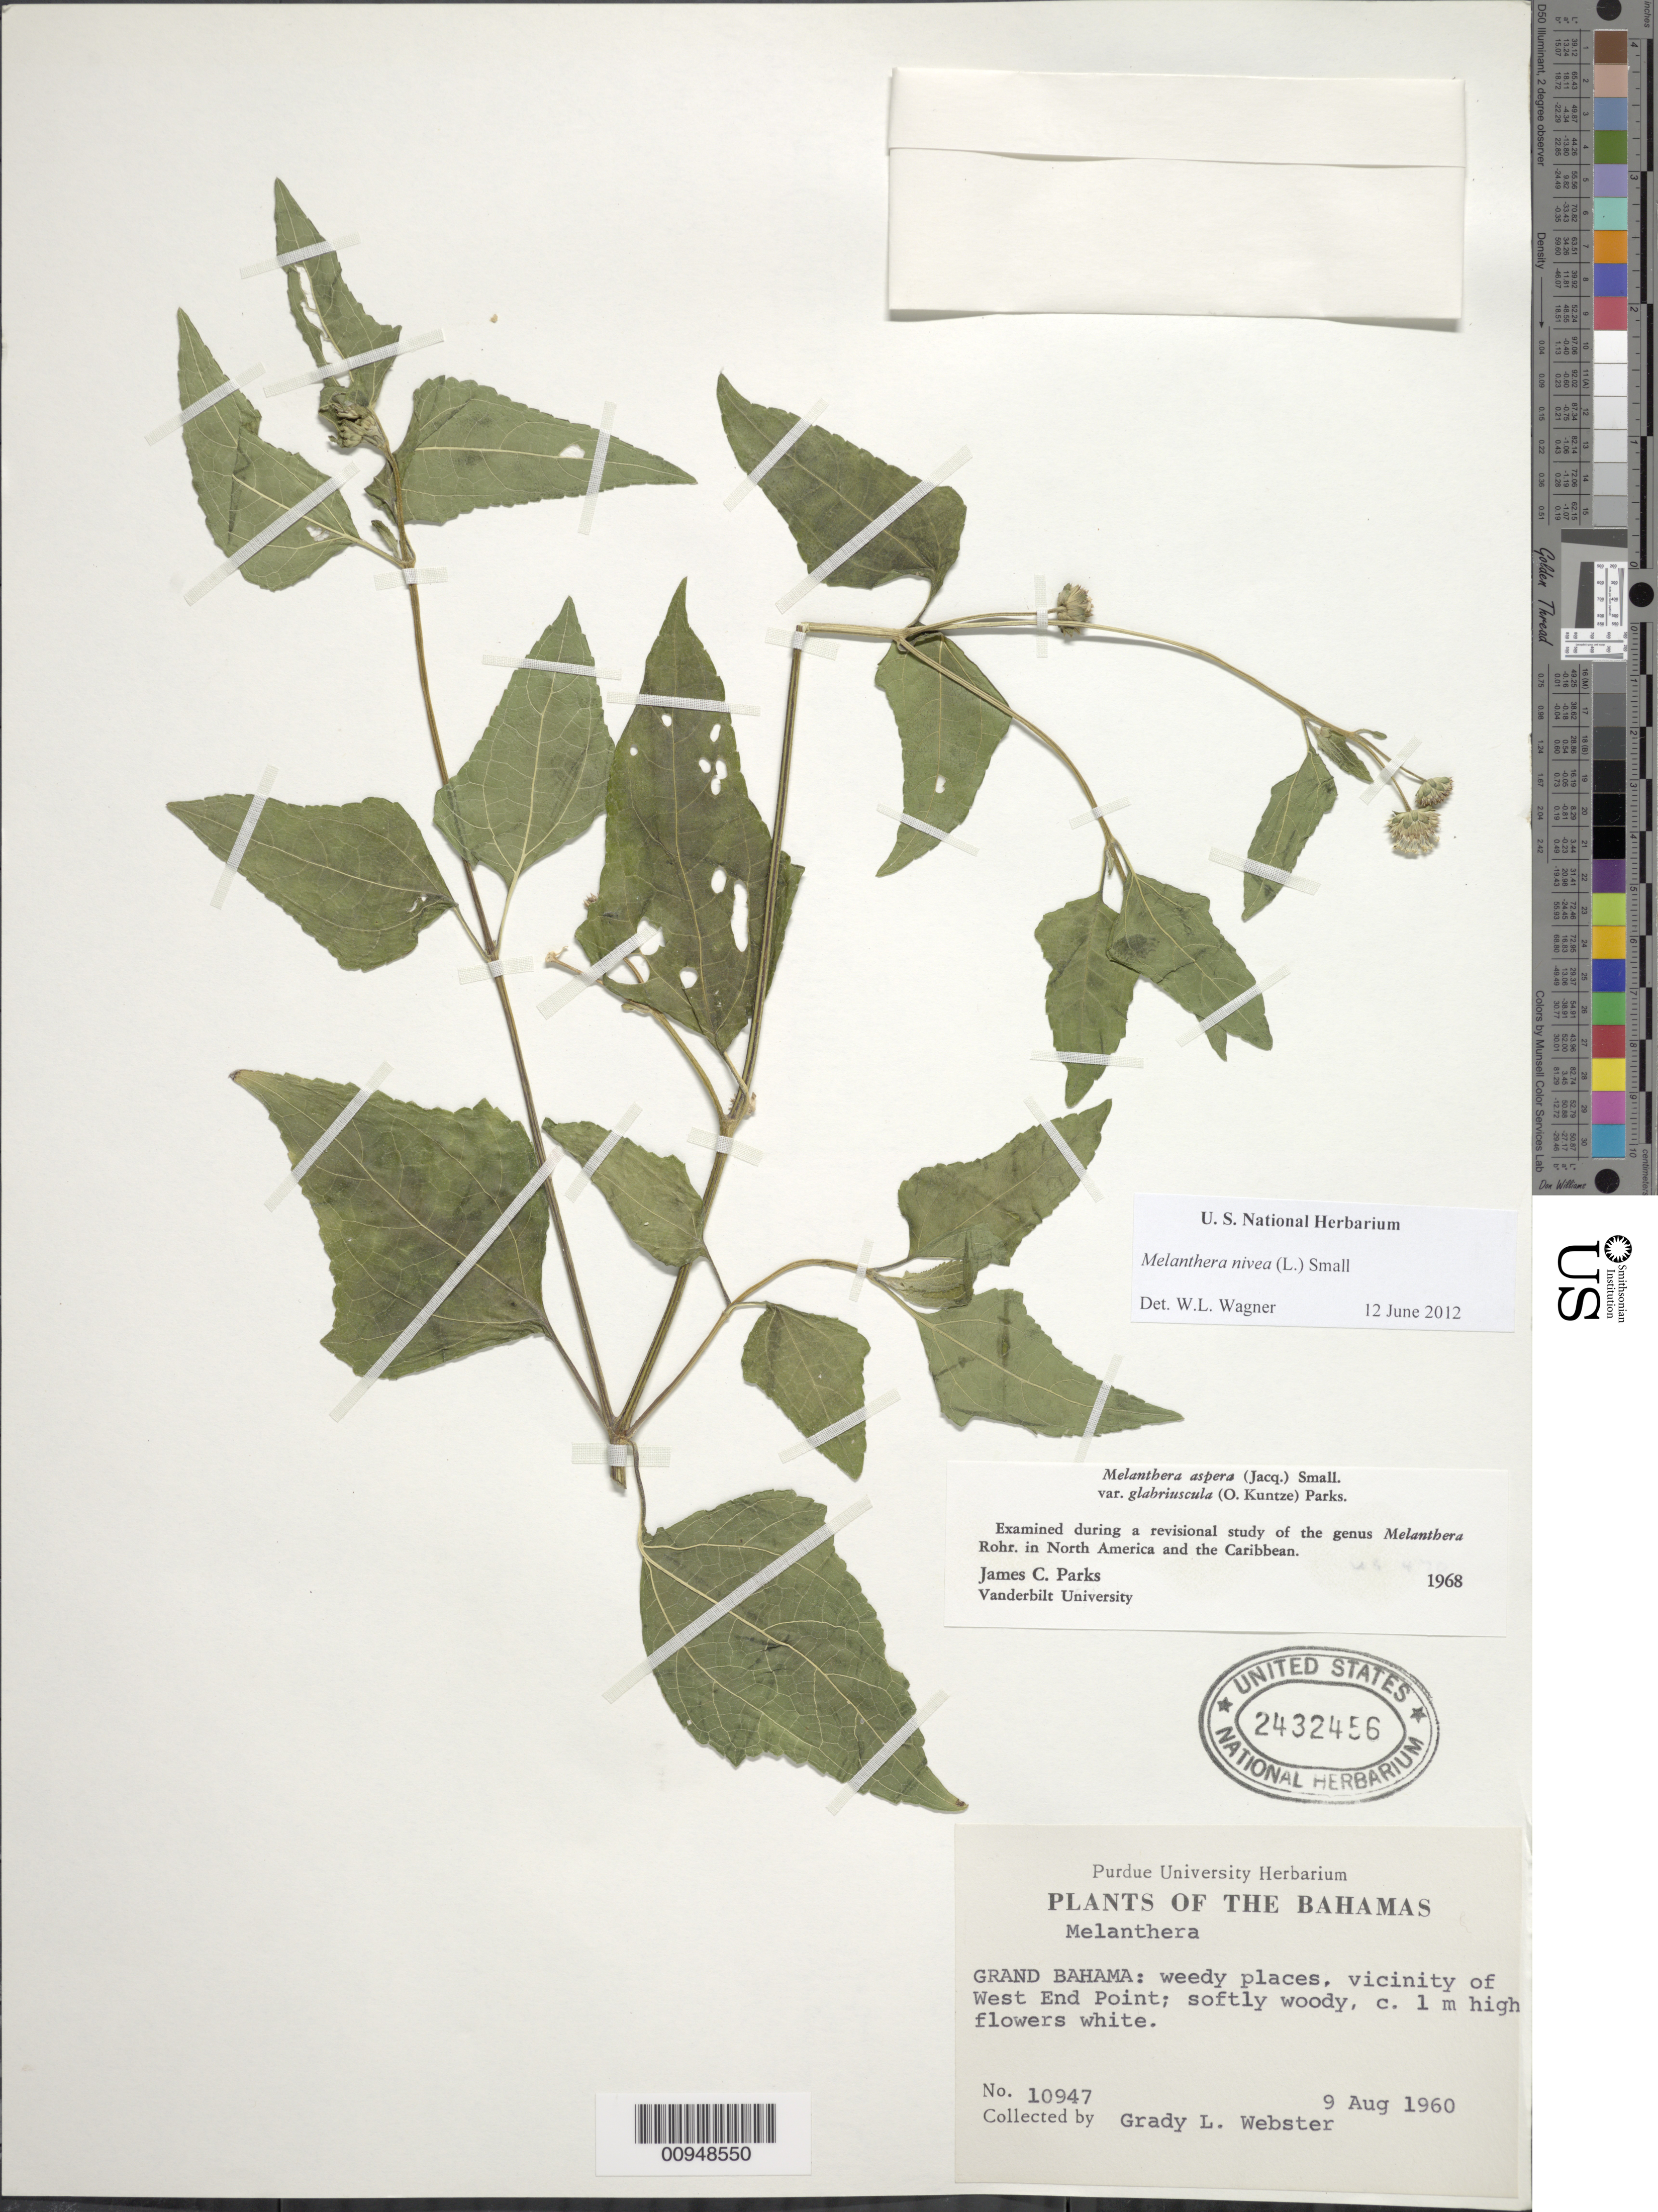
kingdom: Plantae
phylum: Tracheophyta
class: Magnoliopsida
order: Asterales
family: Asteraceae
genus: Melanthera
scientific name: Melanthera nivea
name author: (L.) Small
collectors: G. L. Webster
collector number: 10947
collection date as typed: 09 Aug 1960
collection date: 1960-08-09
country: Bahamas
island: Grand Bahama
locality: Vicinity of West End Point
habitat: Weedy places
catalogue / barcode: US 2432456